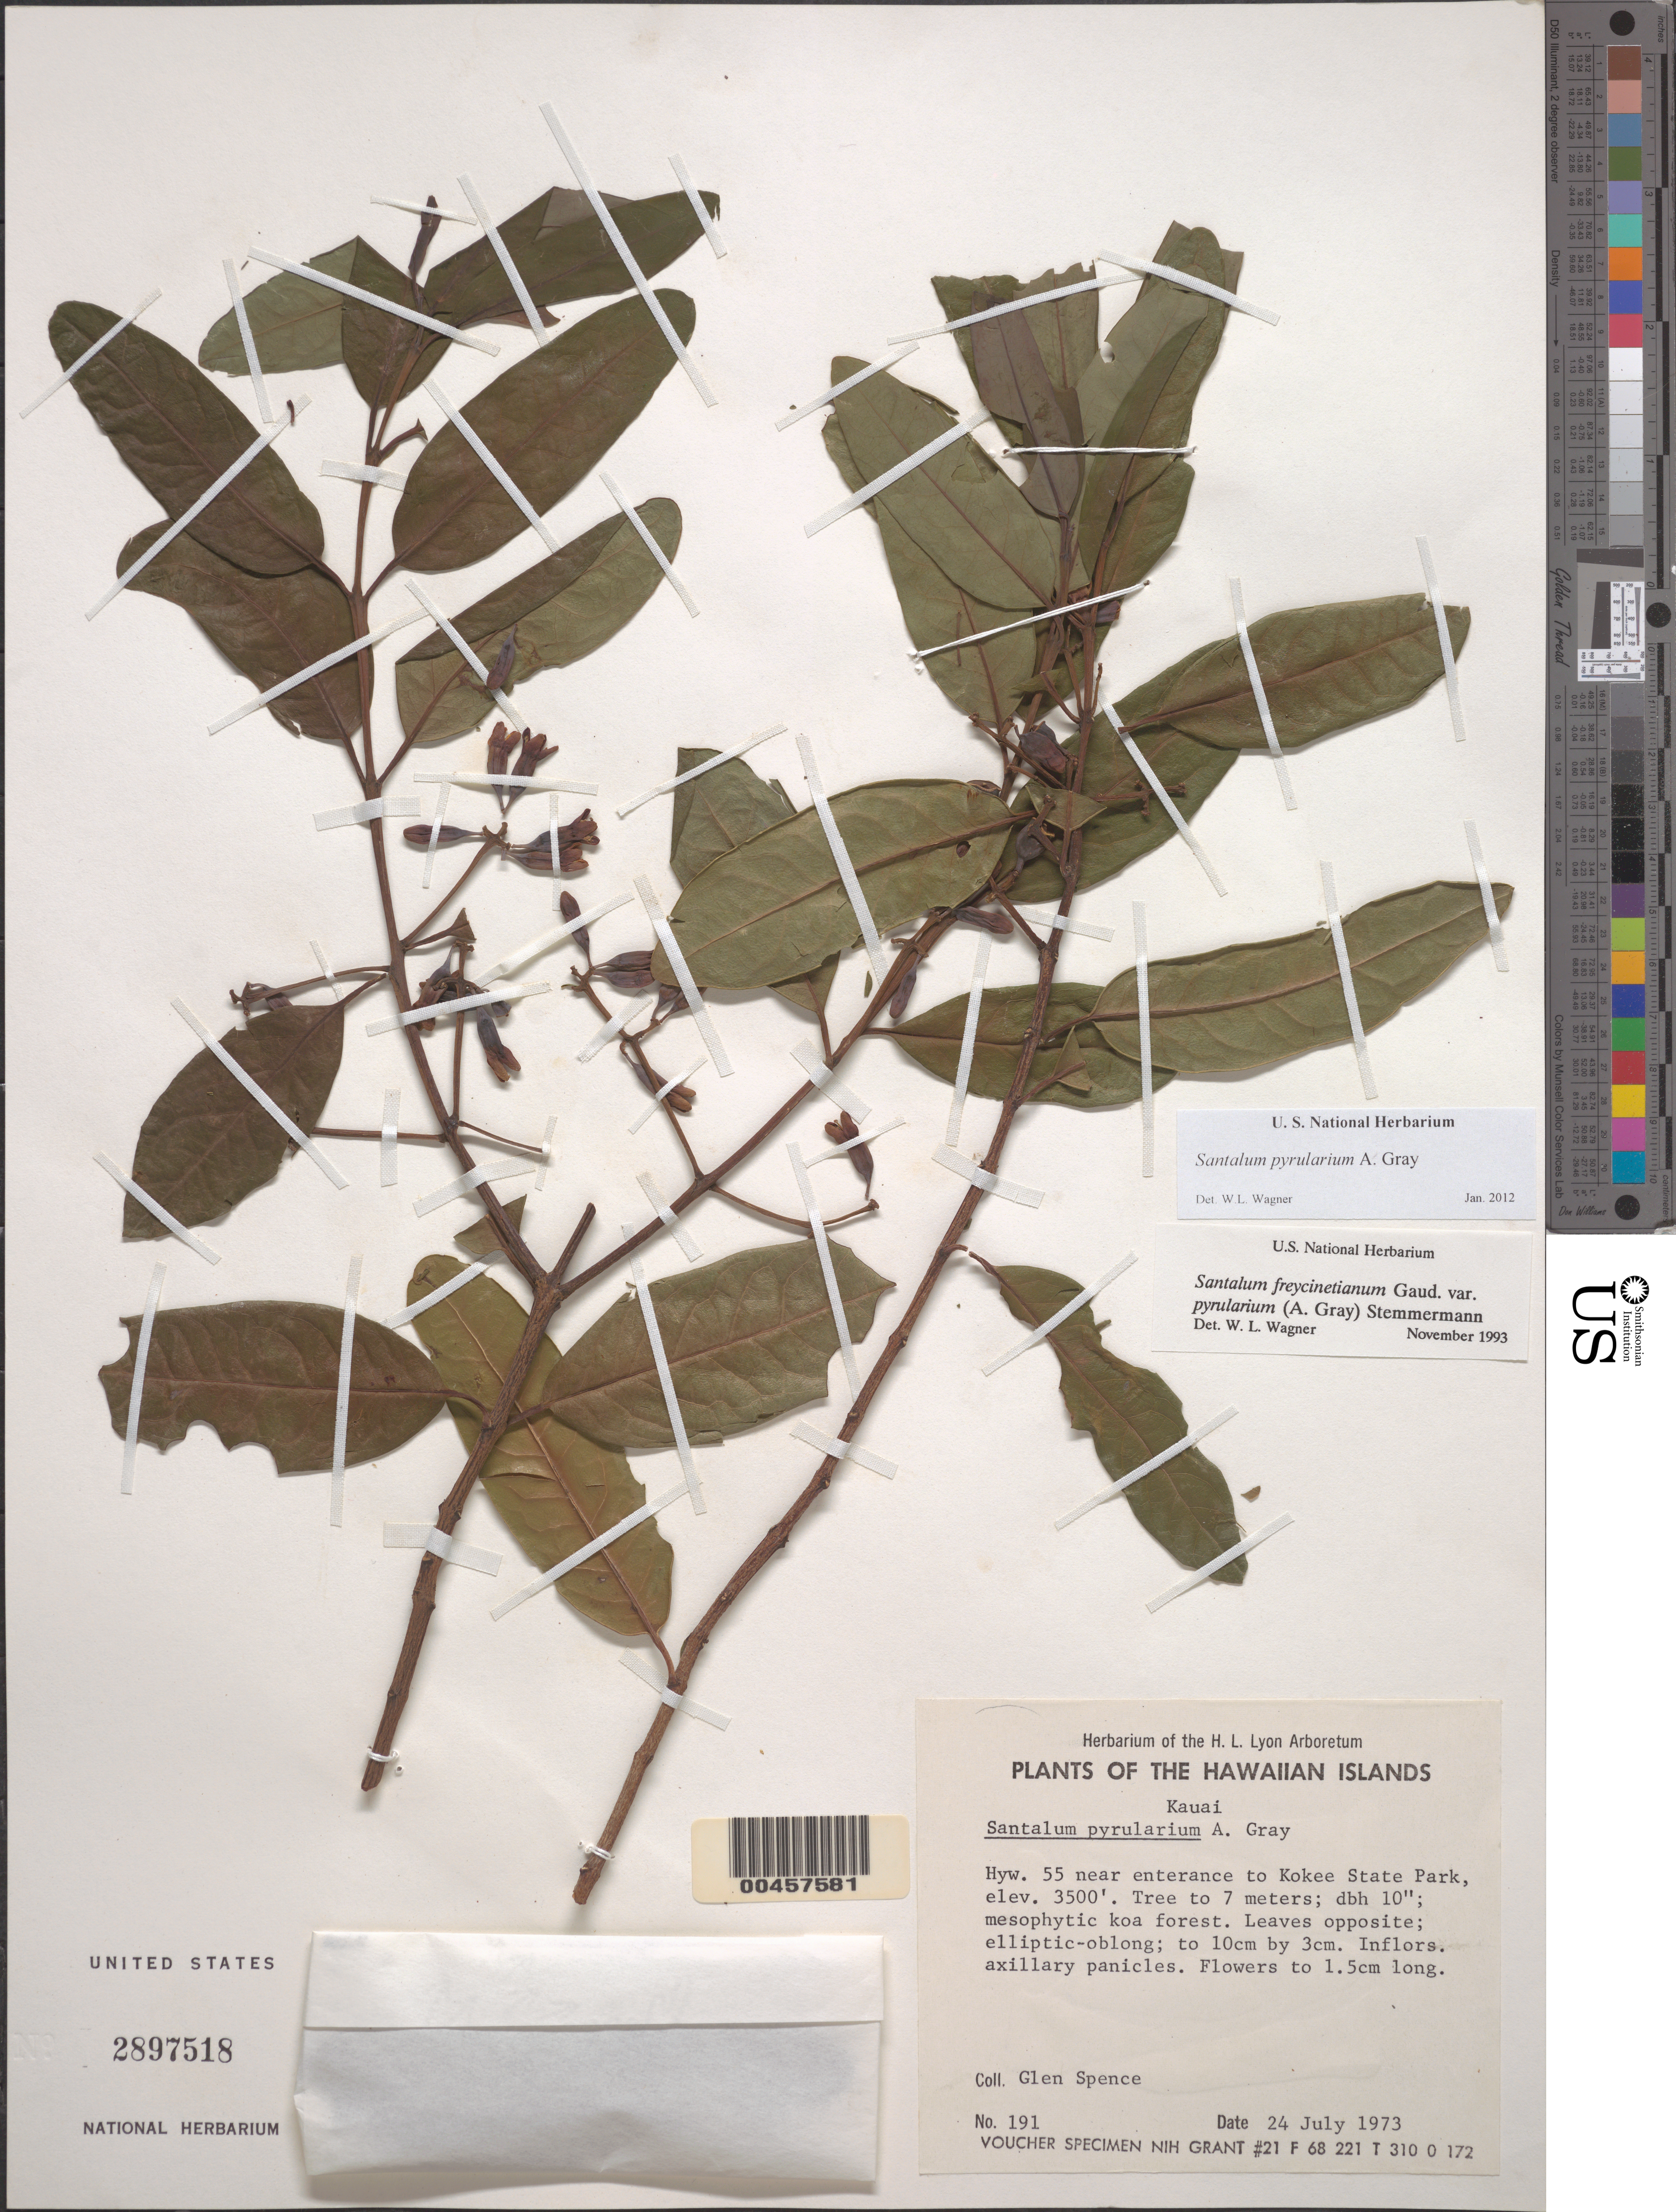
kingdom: Plantae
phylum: Tracheophyta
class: Magnoliopsida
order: Santalales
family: Santalaceae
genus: Santalum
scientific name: Santalum pyrularium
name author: A. Gray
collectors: G. Spence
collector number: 191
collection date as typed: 24 Jul 1973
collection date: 1973-07-24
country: United States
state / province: Hawaii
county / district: Kauai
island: Kaua'i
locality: Hwy 55 near entrance to Kokee State Park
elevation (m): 1067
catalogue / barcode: US 2897518